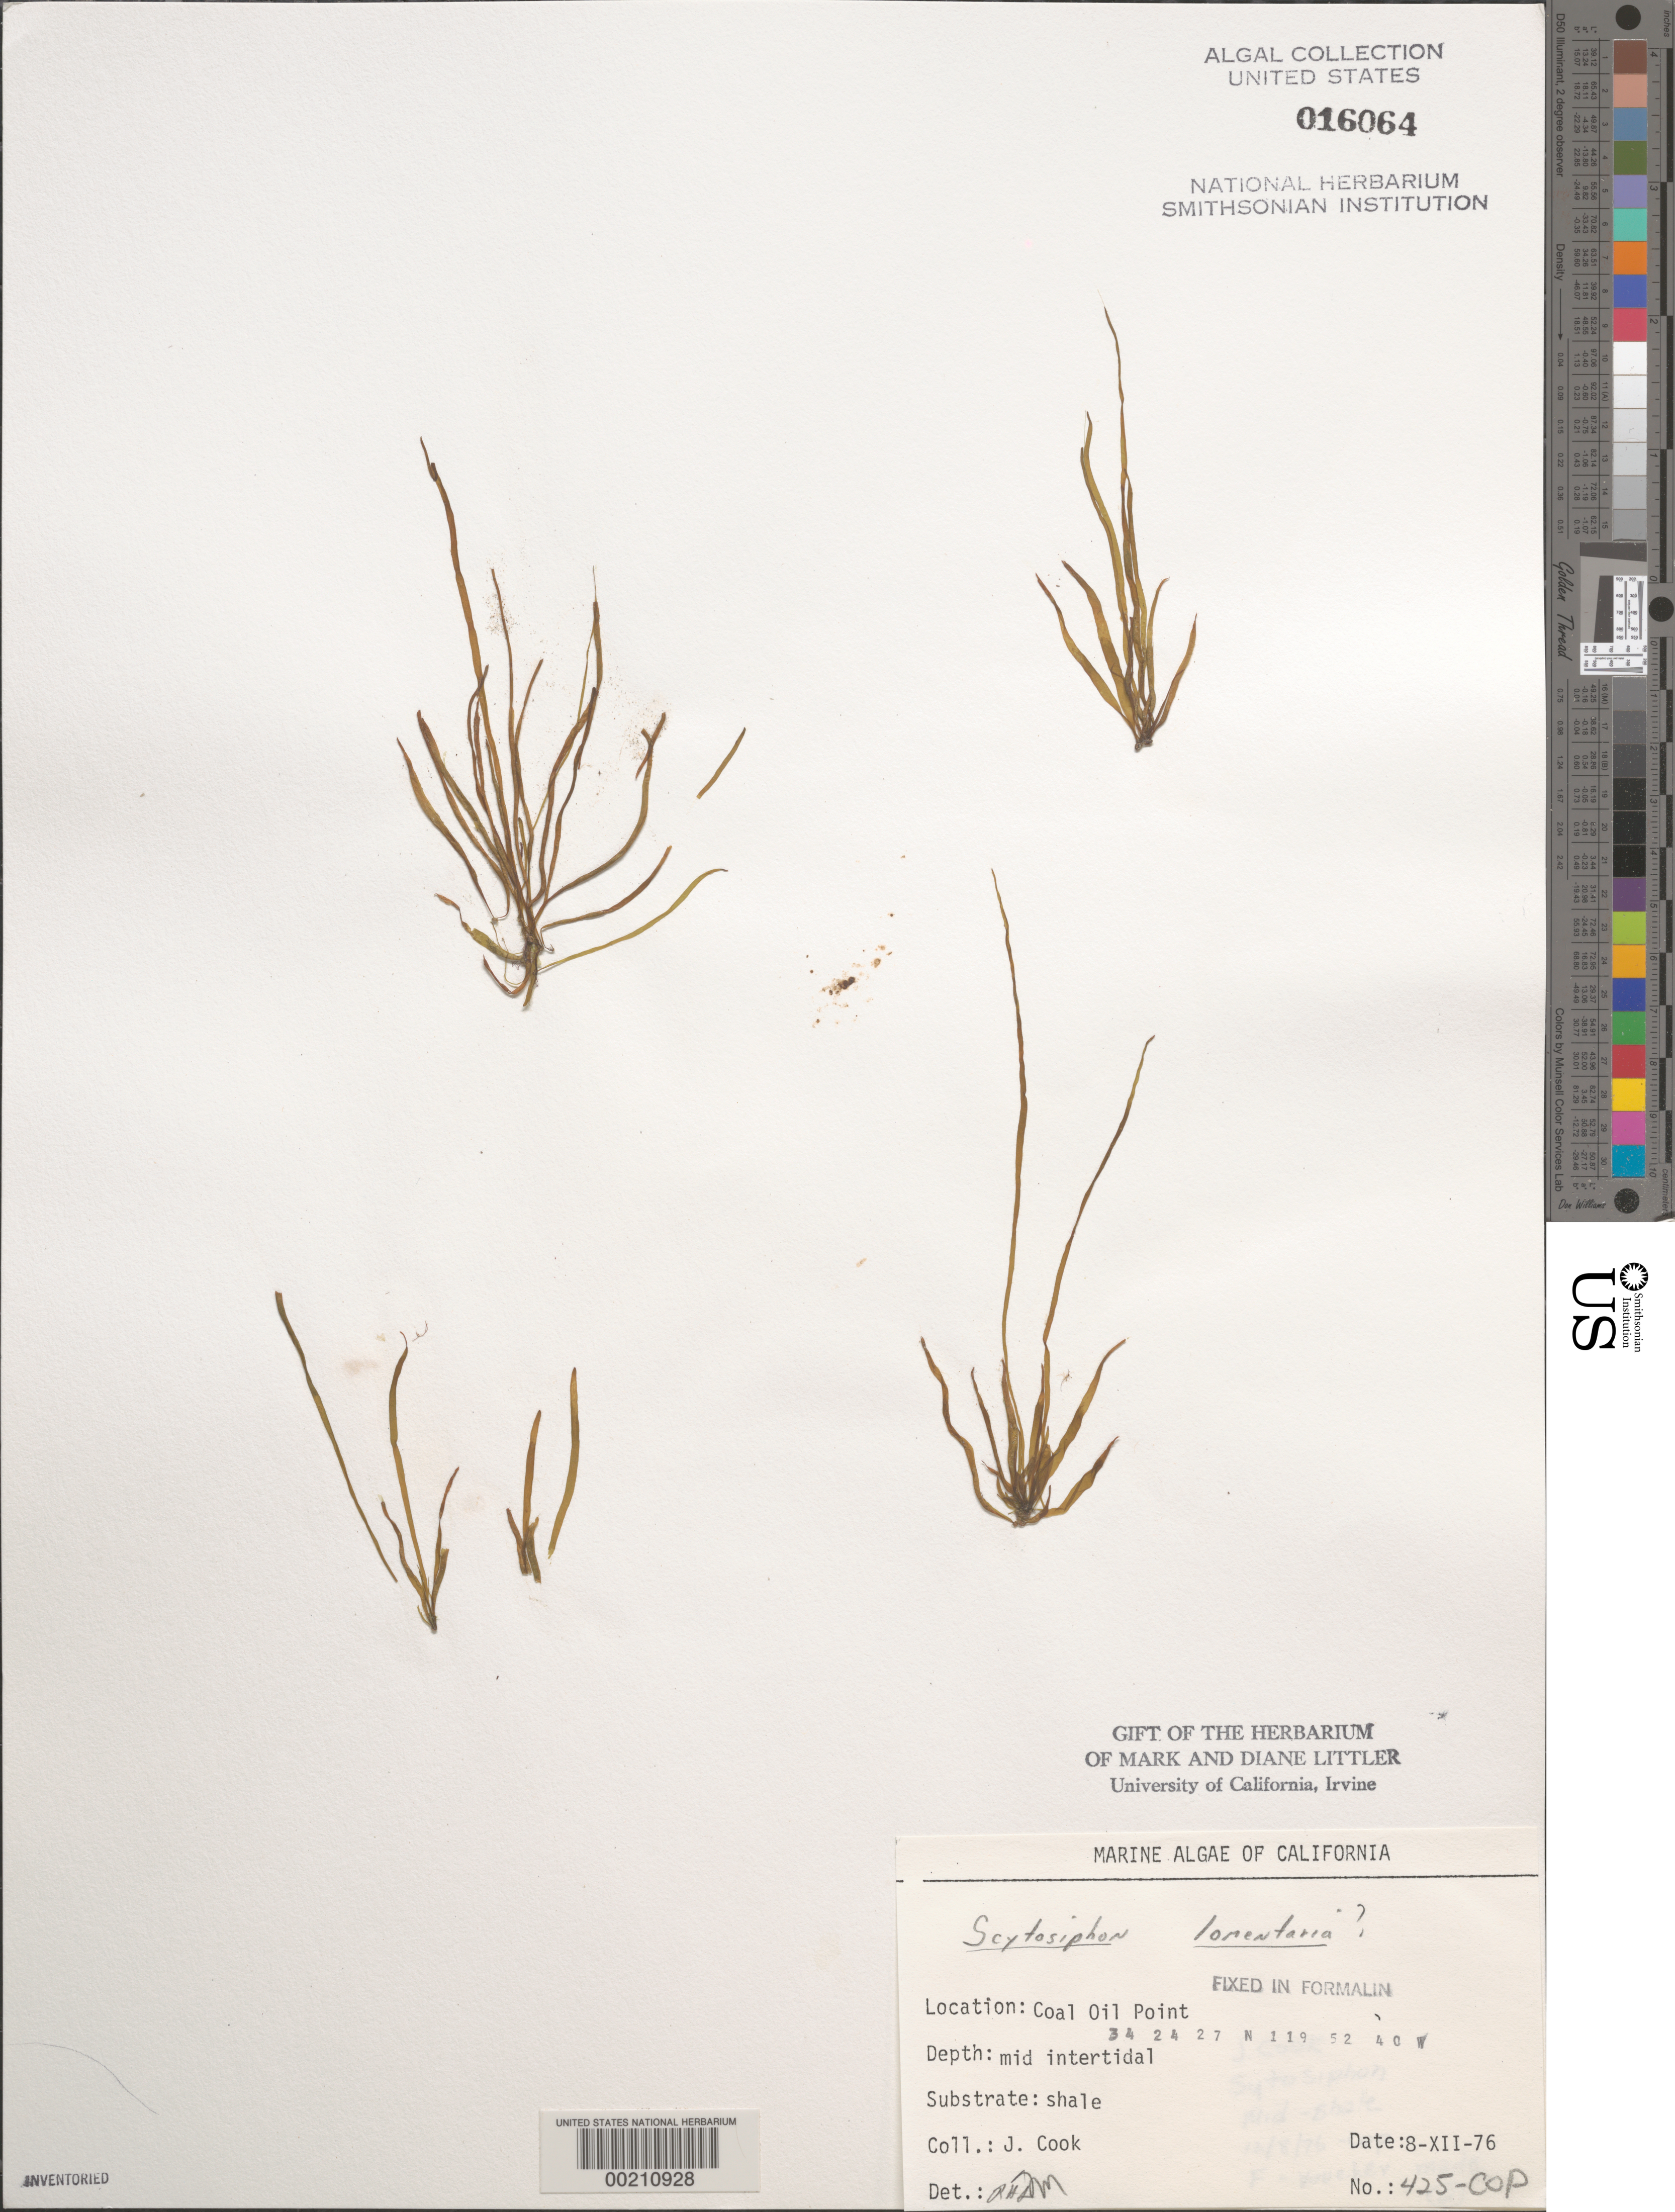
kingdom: Chromista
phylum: Ochrophyta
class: Phaeophyceae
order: Scytosiphonales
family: Scytosiphonaceae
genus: Scytosiphon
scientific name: Scytosiphon lomentaria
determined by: Sims, Robert H.; Murray, S. N.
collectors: J. Cook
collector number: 425-cop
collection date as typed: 08 Dec 1976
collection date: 1976-12-08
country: United States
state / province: California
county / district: Santa Barbara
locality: Coal Oil Point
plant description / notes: BLM-SOCALBIGHT Rocky Intertidal Survey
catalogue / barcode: US 16064